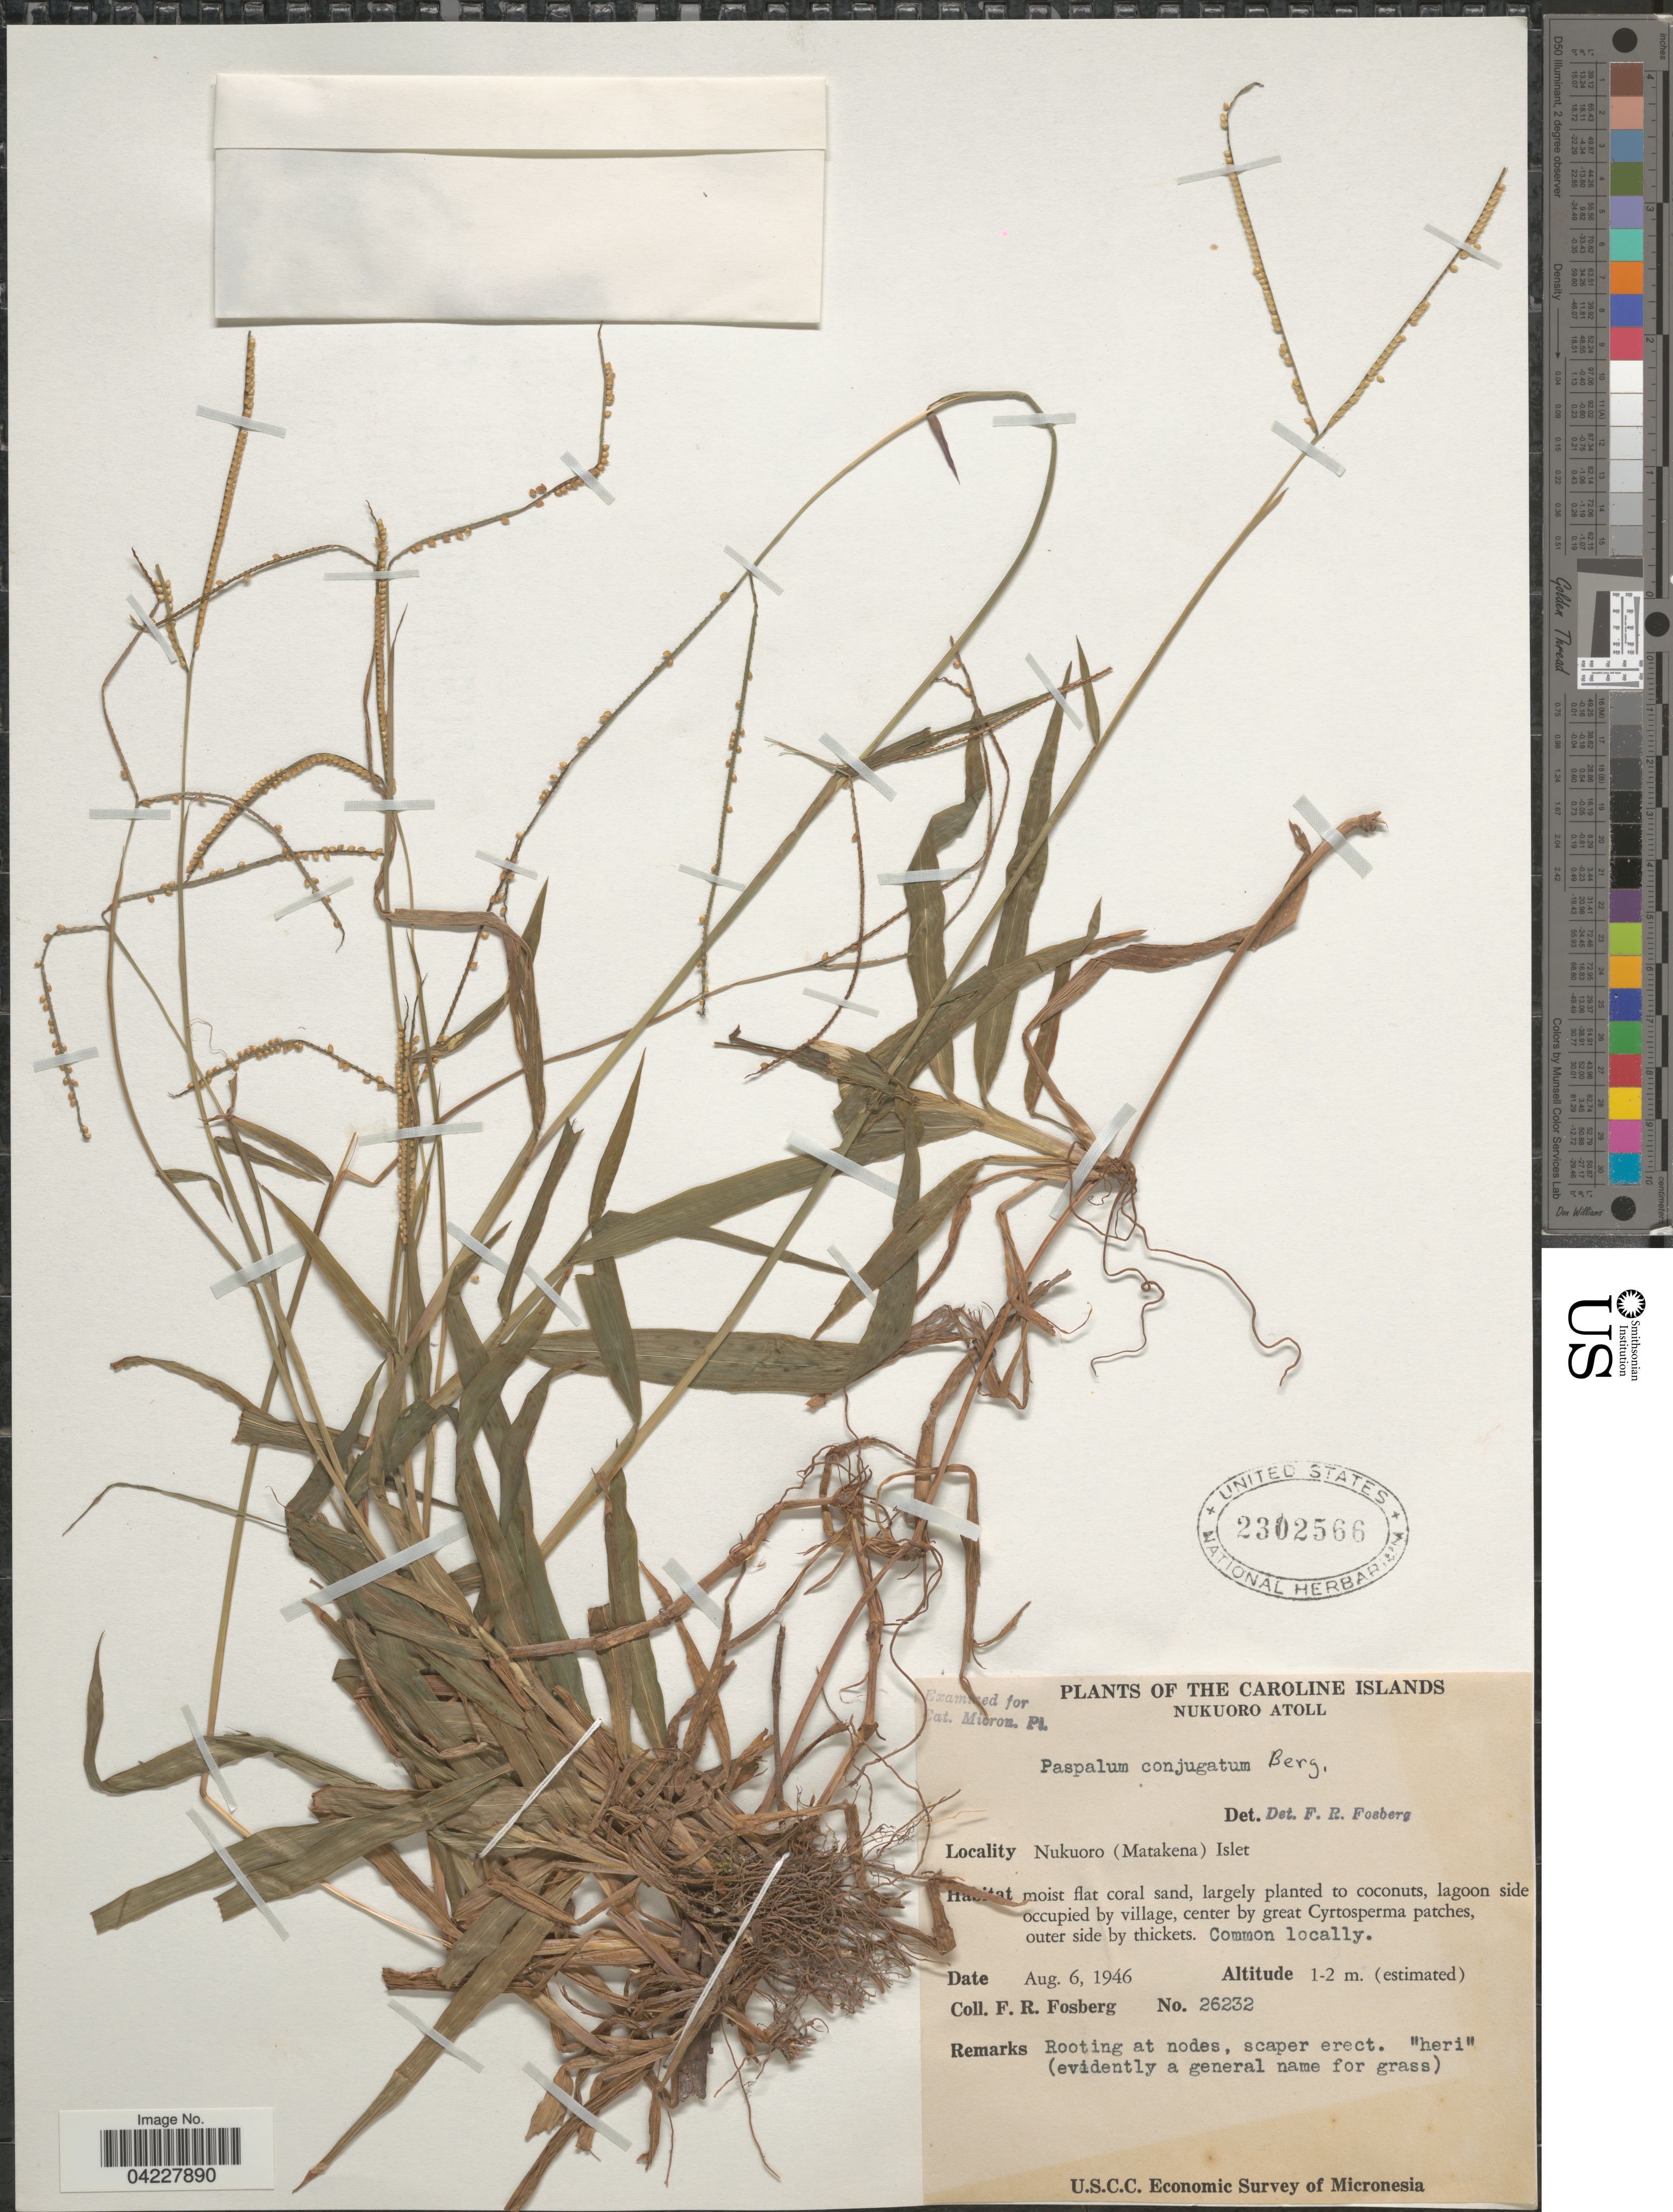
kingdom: Plantae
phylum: Tracheophyta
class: Liliopsida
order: Poales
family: Poaceae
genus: Paspalum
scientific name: Paspalum conjugatum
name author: P.J. Bergius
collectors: F. R. Fosberg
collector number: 26232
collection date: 1946-08-06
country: Micronesia, Federated States of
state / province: Pohnpei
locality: The Caroline Islands. Nukuoro Atoll. Nukuoro (Matakena) Islet. U.S.C.C. Economic Survey of Micronesia.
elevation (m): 1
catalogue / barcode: US 2302566